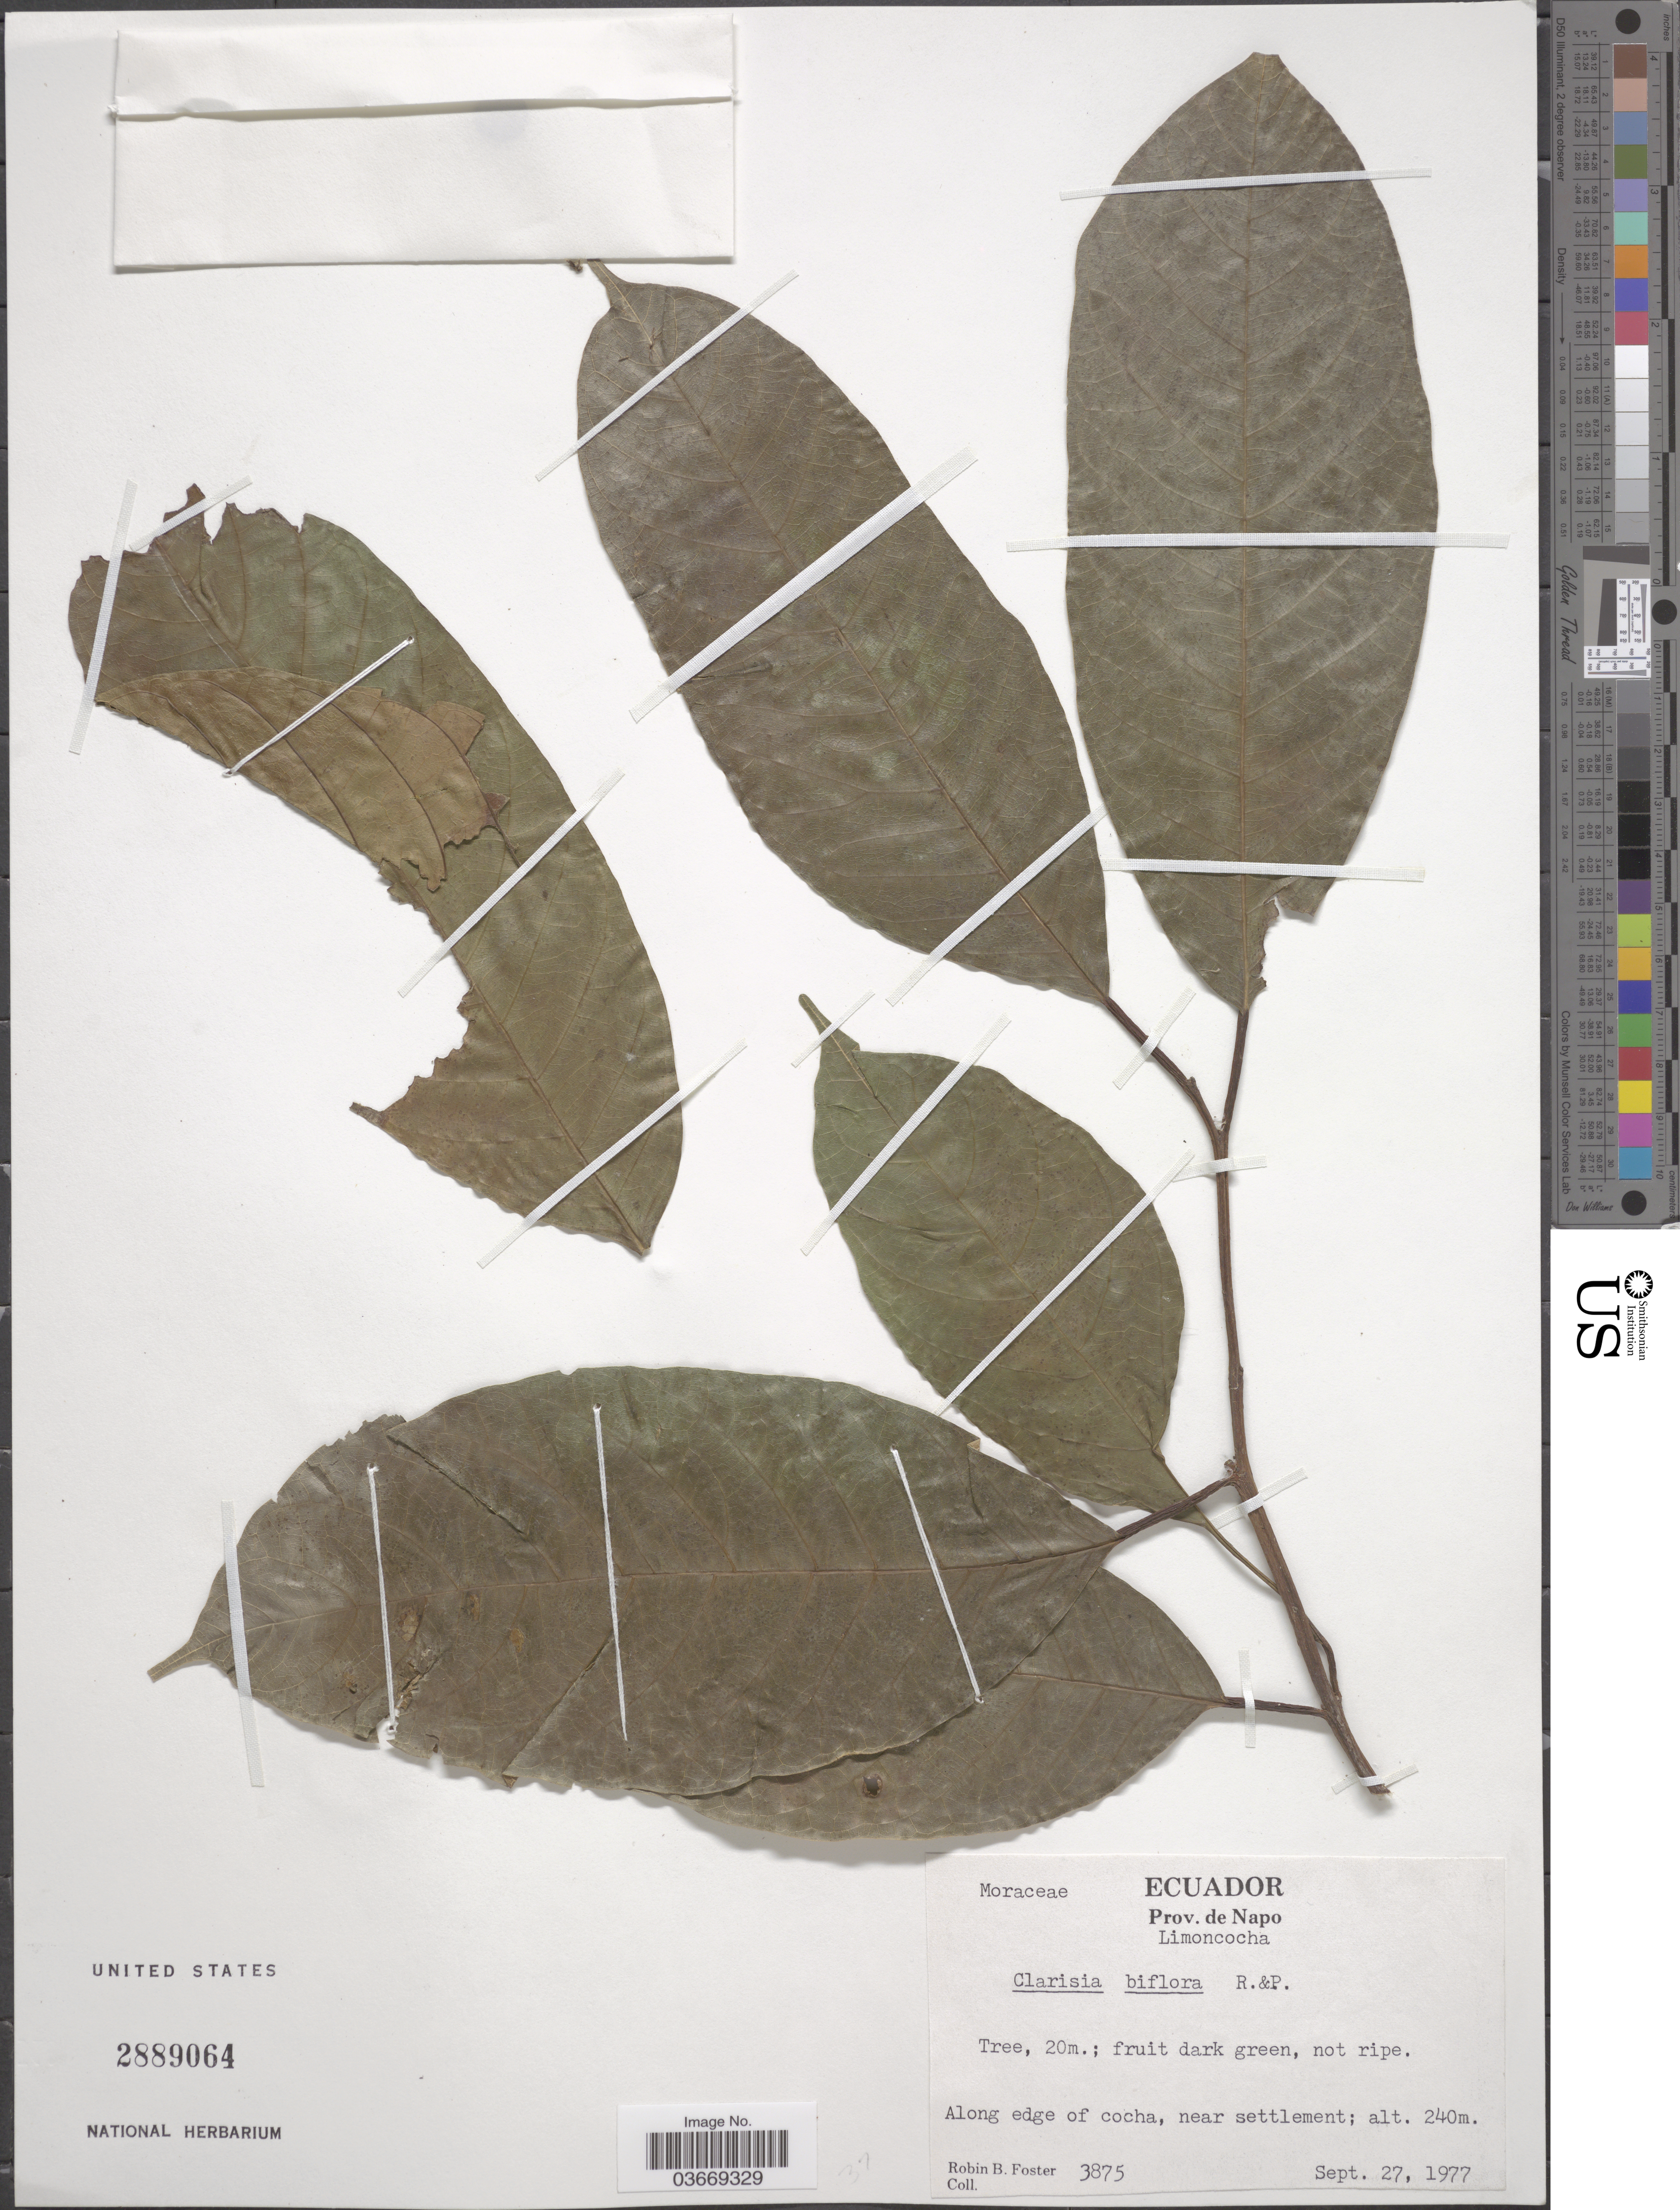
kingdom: Plantae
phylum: Tracheophyta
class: Magnoliopsida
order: Rosales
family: Moraceae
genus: Clarisia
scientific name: Clarisia biflora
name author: Ruiz & Pav.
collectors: R. B. Foster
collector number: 3875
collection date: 1977-09-27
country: Ecuador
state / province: Napo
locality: Limoncocha. Along edge of cocha, near settlement.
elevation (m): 240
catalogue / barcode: US 2889064